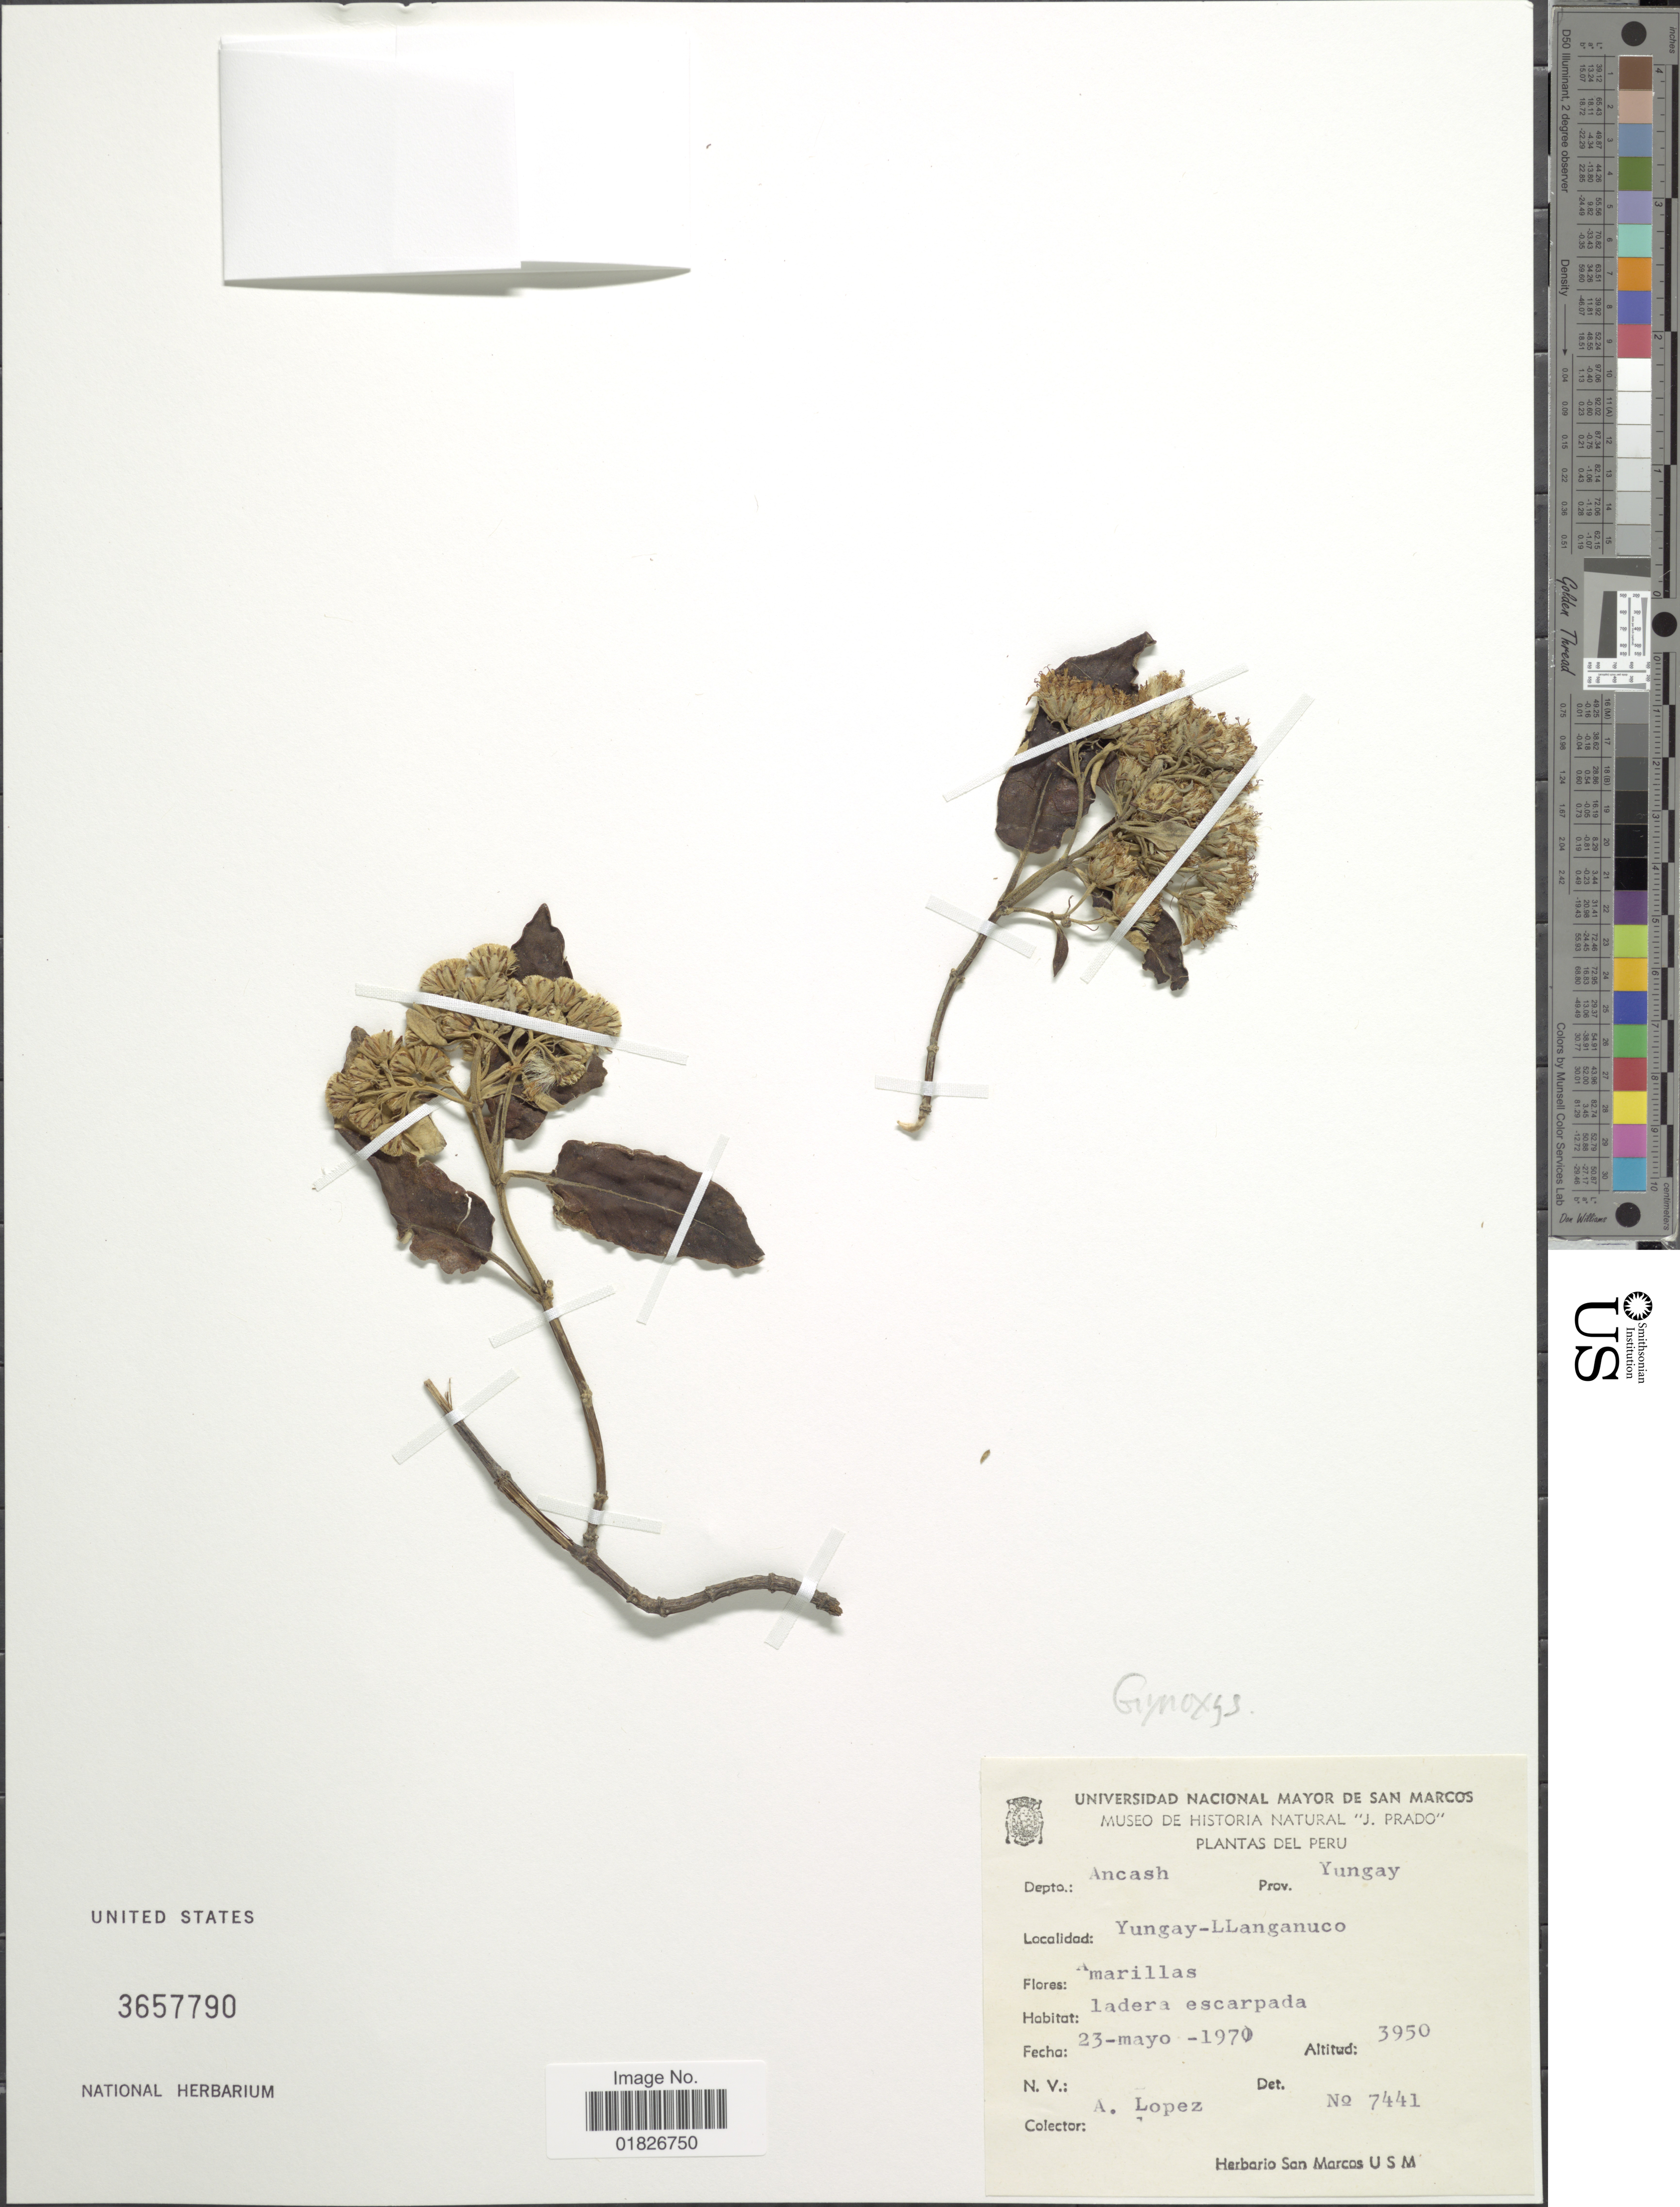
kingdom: Plantae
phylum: Tracheophyta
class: Magnoliopsida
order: Asterales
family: Asteraceae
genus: Gynoxys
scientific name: Gynoxys sp.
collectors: A. Lopez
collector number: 7441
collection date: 1970-05-23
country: Peru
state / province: Ancash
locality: Prov. Yungay, Yungay-Llanganuco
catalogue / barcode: US 3657790